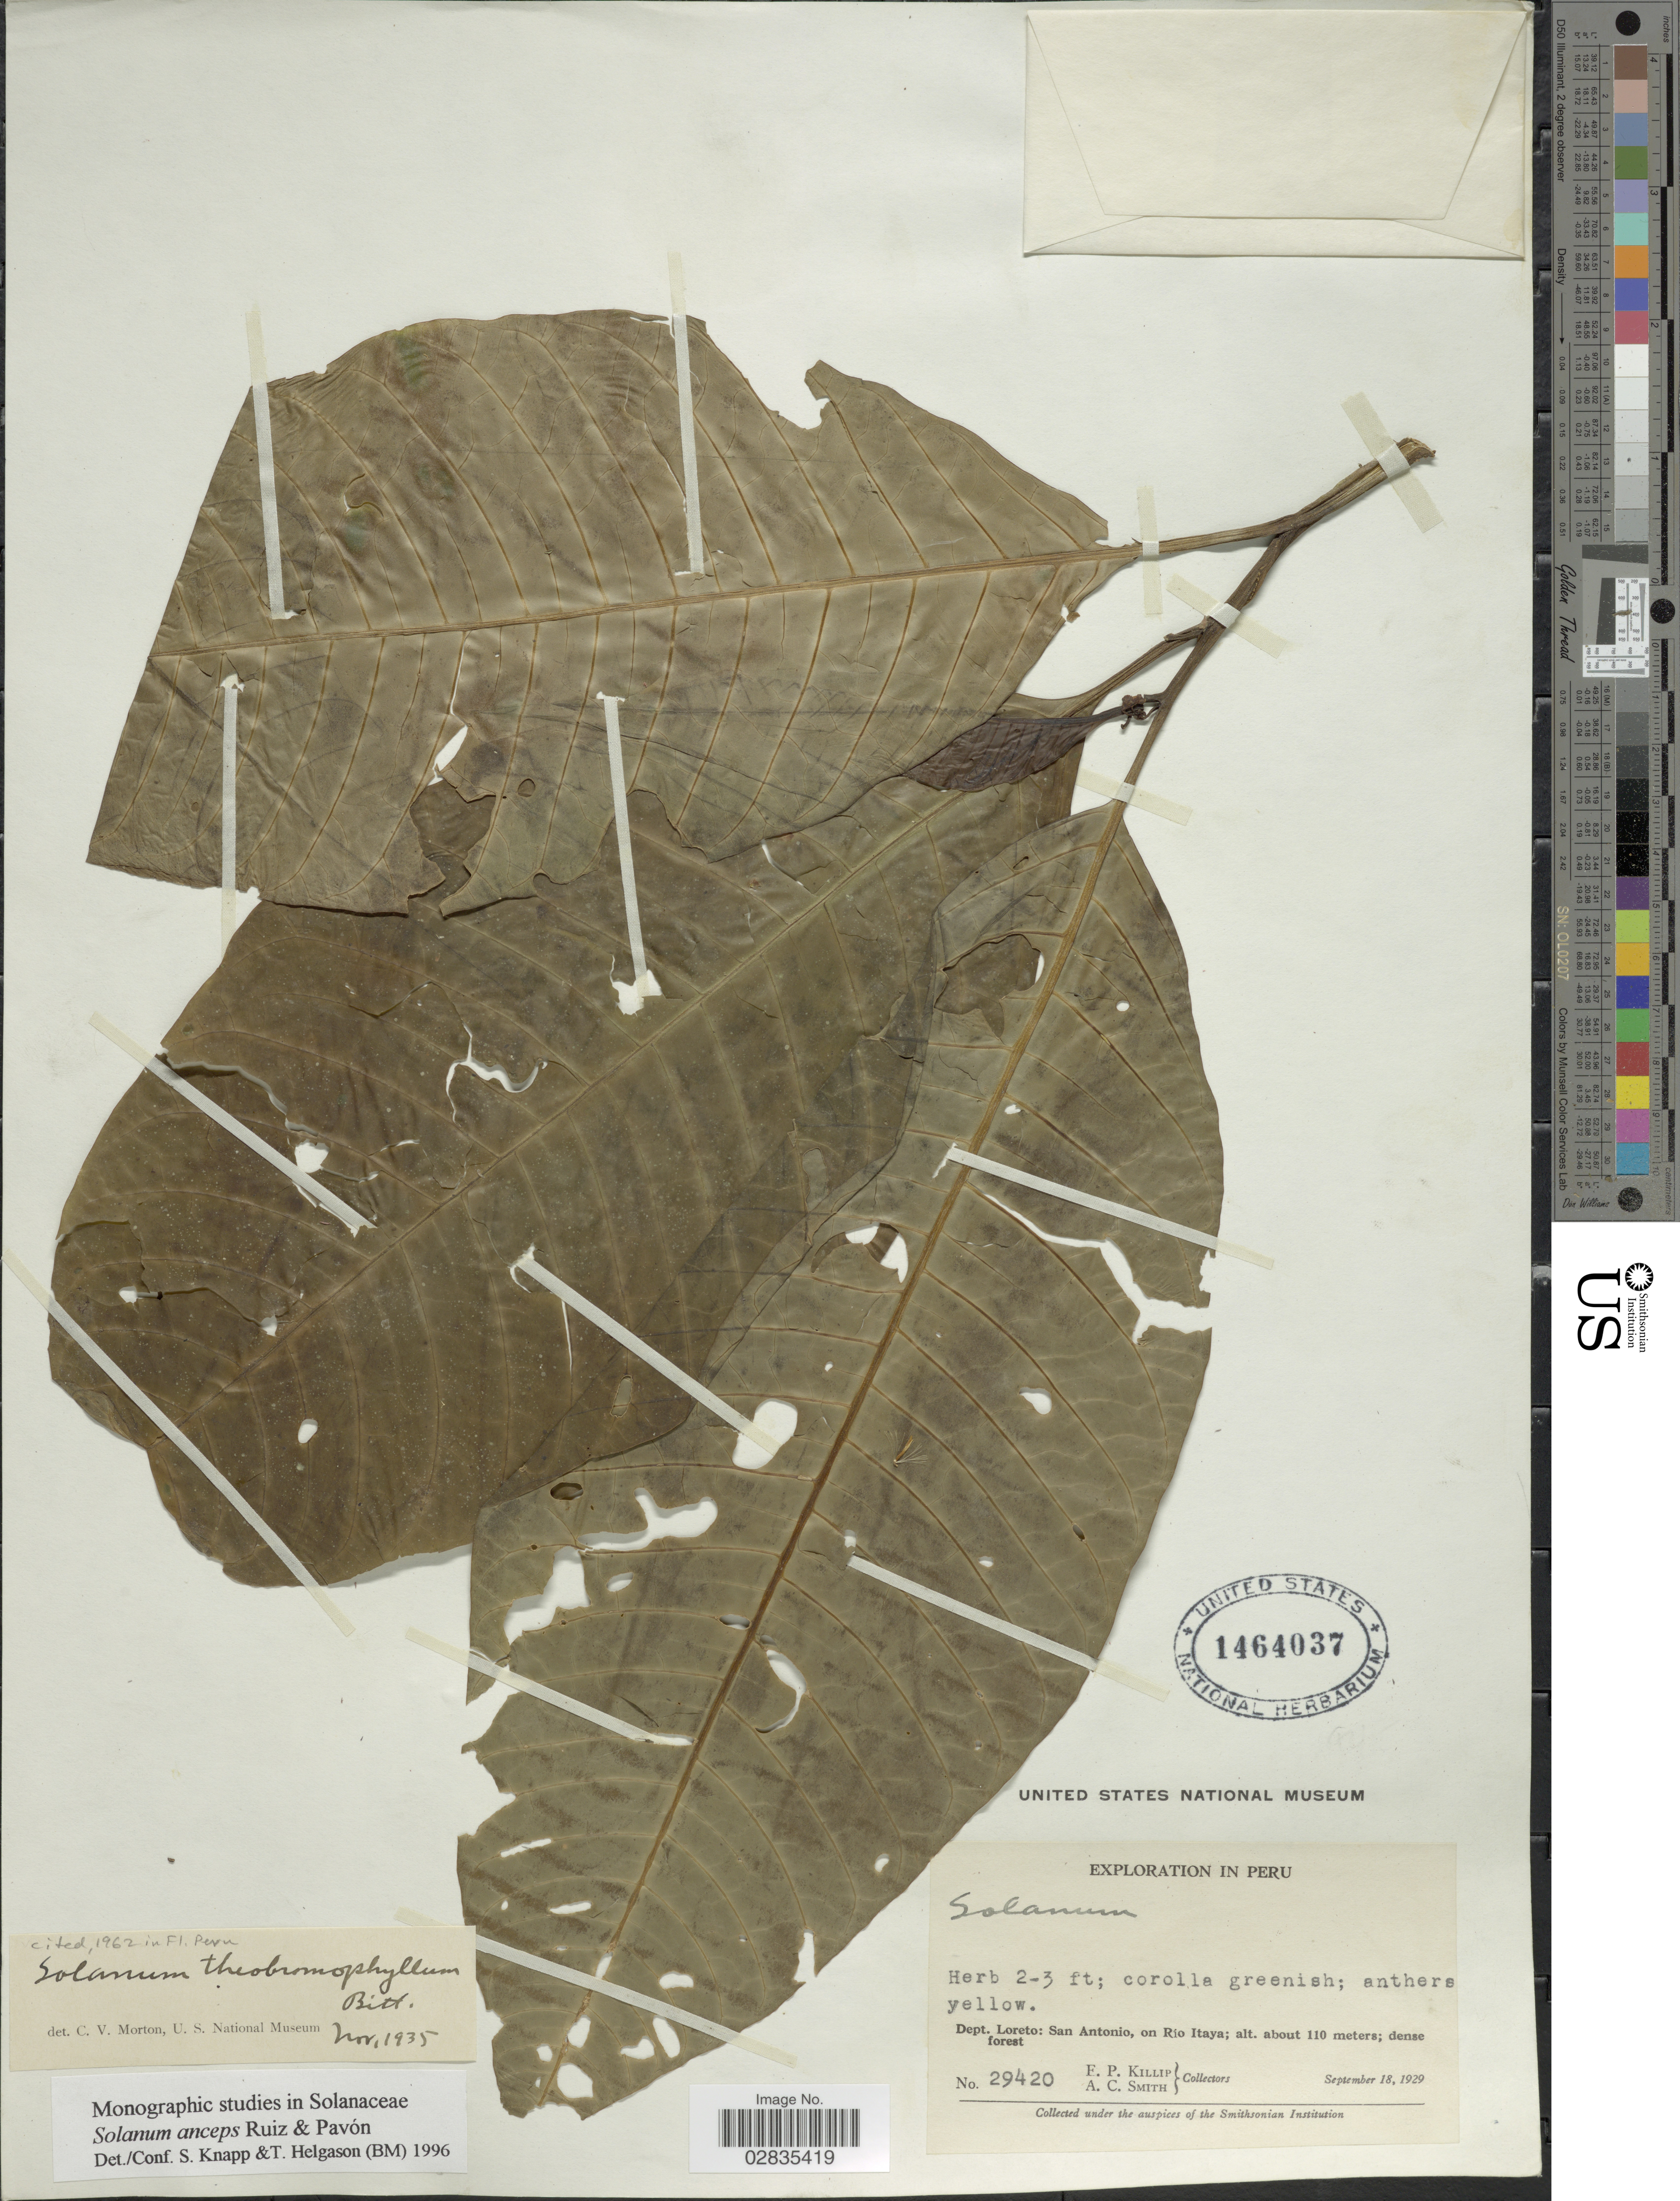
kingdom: Plantae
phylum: Tracheophyta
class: Magnoliopsida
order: Solanales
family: Solanaceae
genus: Solanum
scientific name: Solanum anceps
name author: Ruiz & Pav.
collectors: E. P. Killip & A. C. Smith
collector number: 29420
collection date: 1929-09-18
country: Peru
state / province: Loreto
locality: Dept. Loreto: San Antonio, on Rio Itaya.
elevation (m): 110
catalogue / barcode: US 1464037